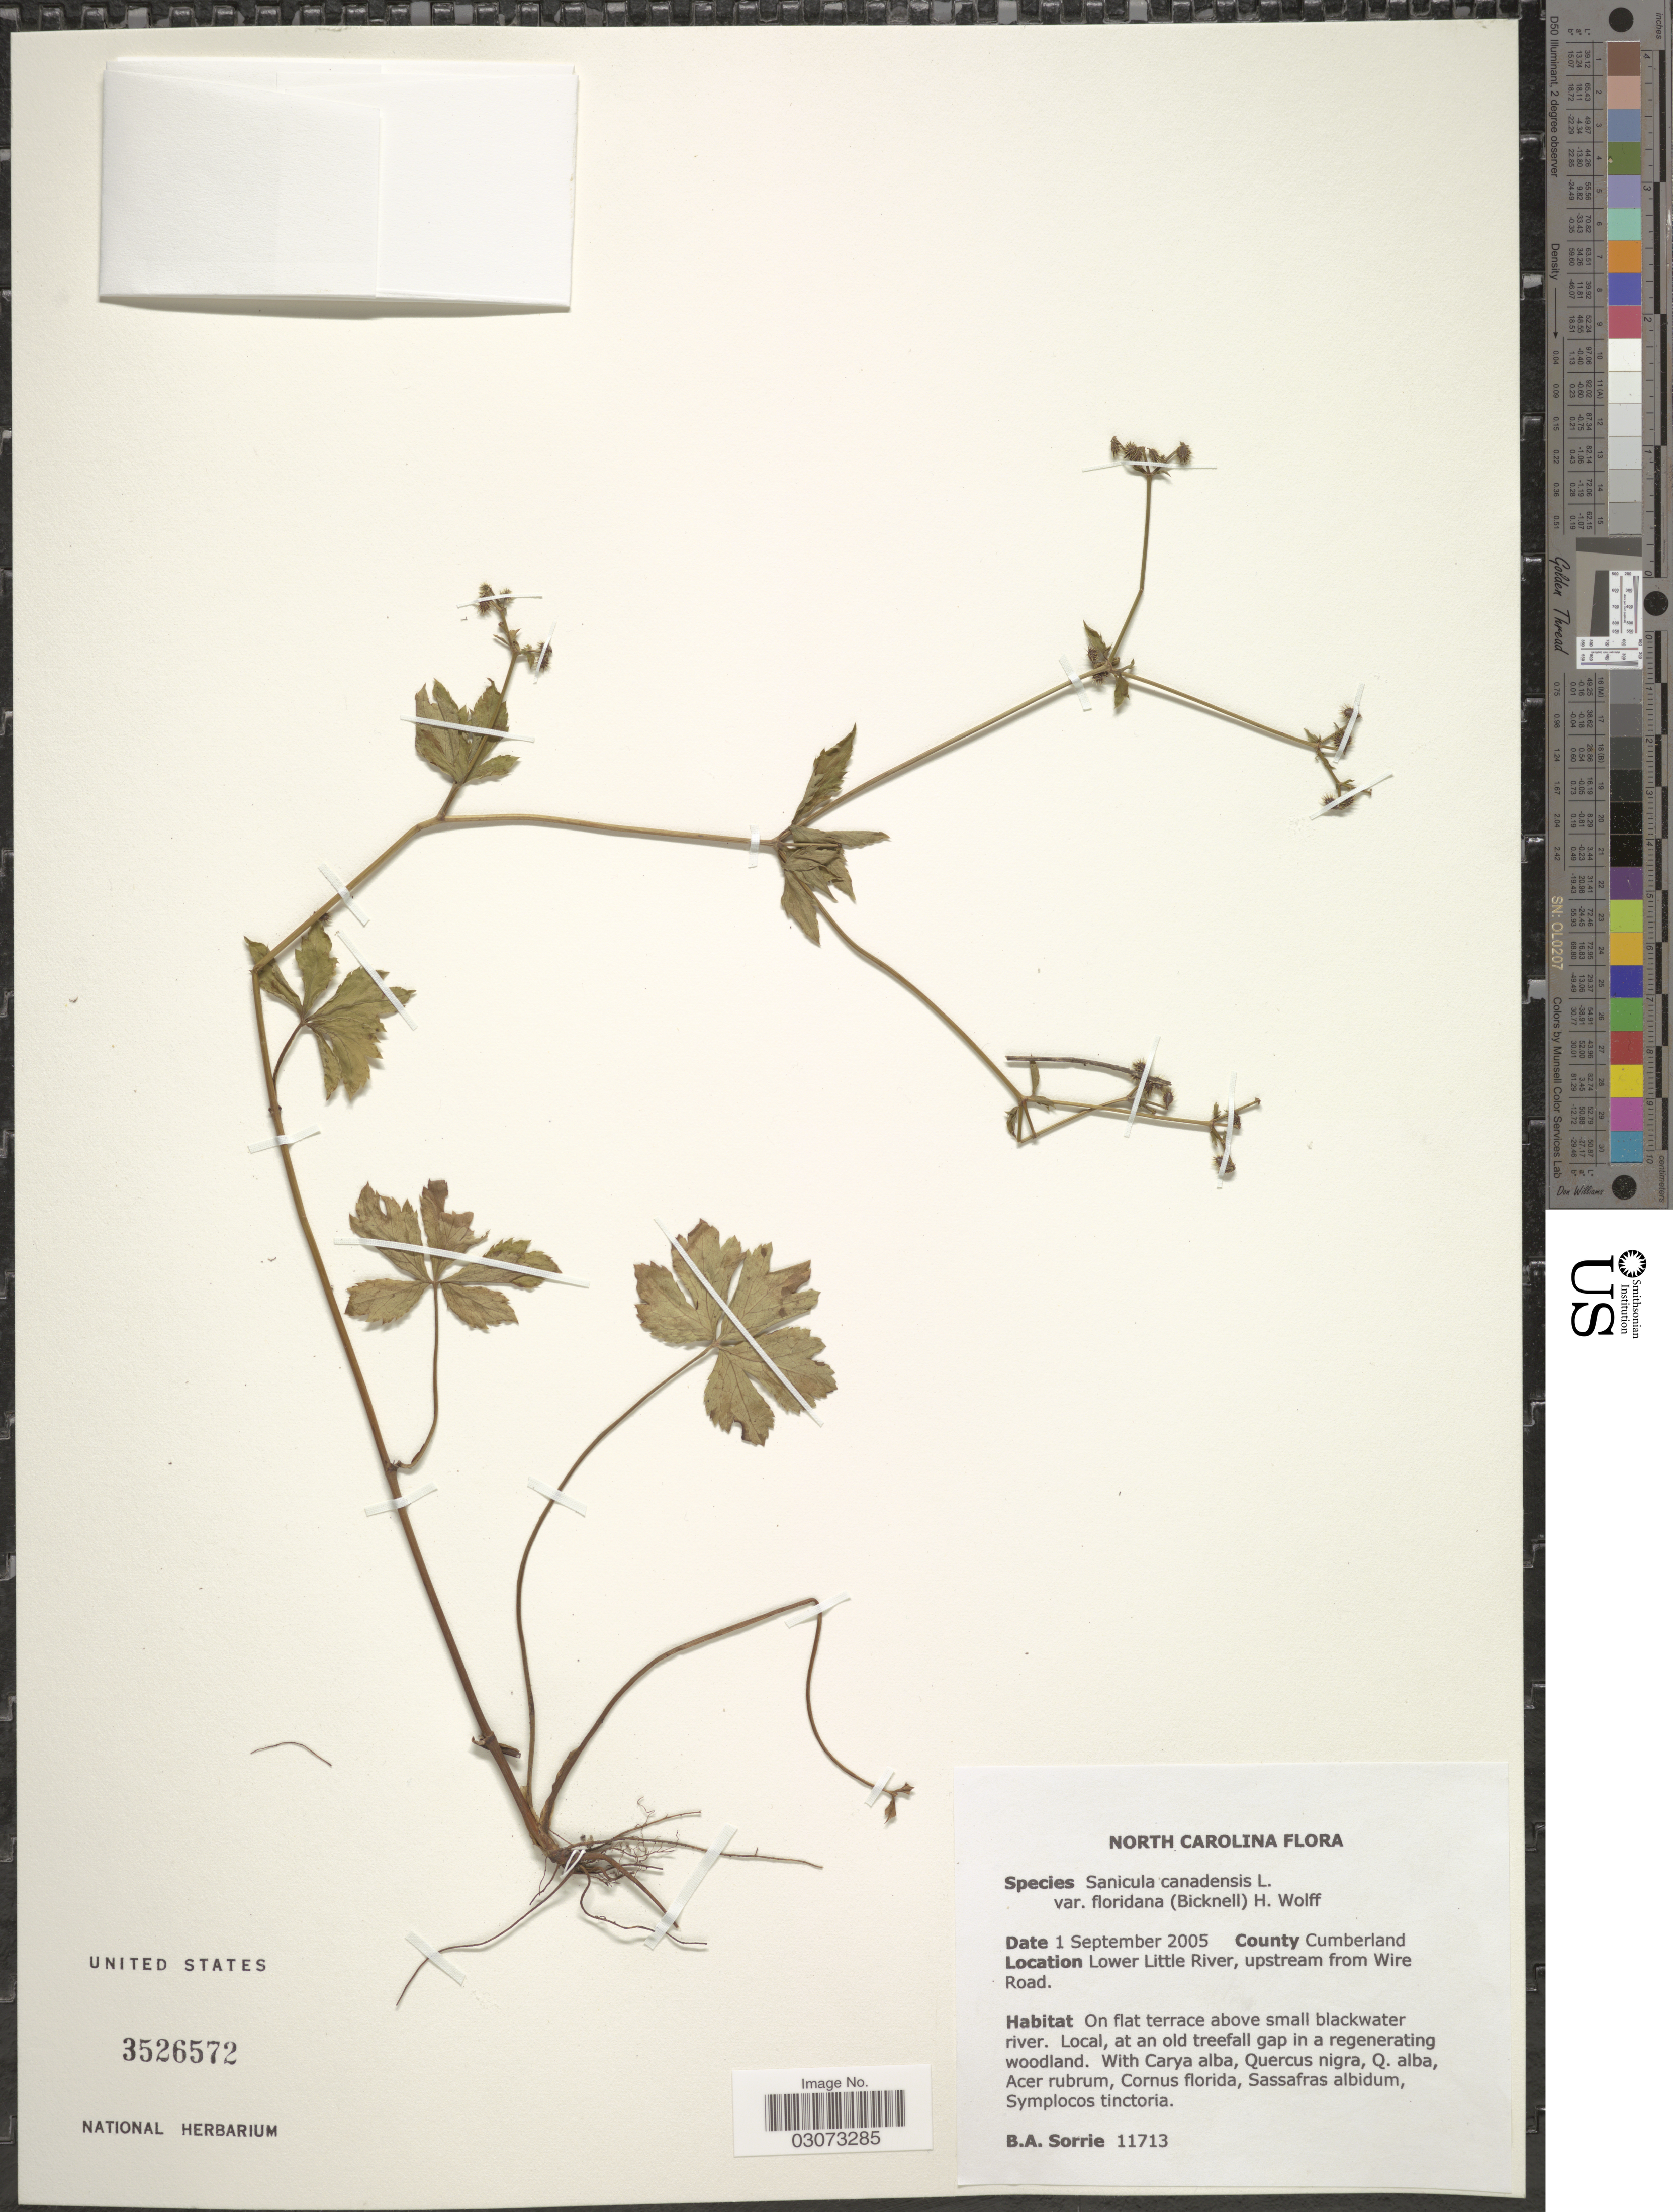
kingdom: Plantae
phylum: Tracheophyta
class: Magnoliopsida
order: Apiales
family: Apiaceae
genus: Sanicula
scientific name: Sanicula canadensis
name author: L.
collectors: B. Sorrie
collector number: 11713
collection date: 2005-09-01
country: United States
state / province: North Carolina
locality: County Cumberland. Lower Little River, upstream from Wire Road.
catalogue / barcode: US 3526572